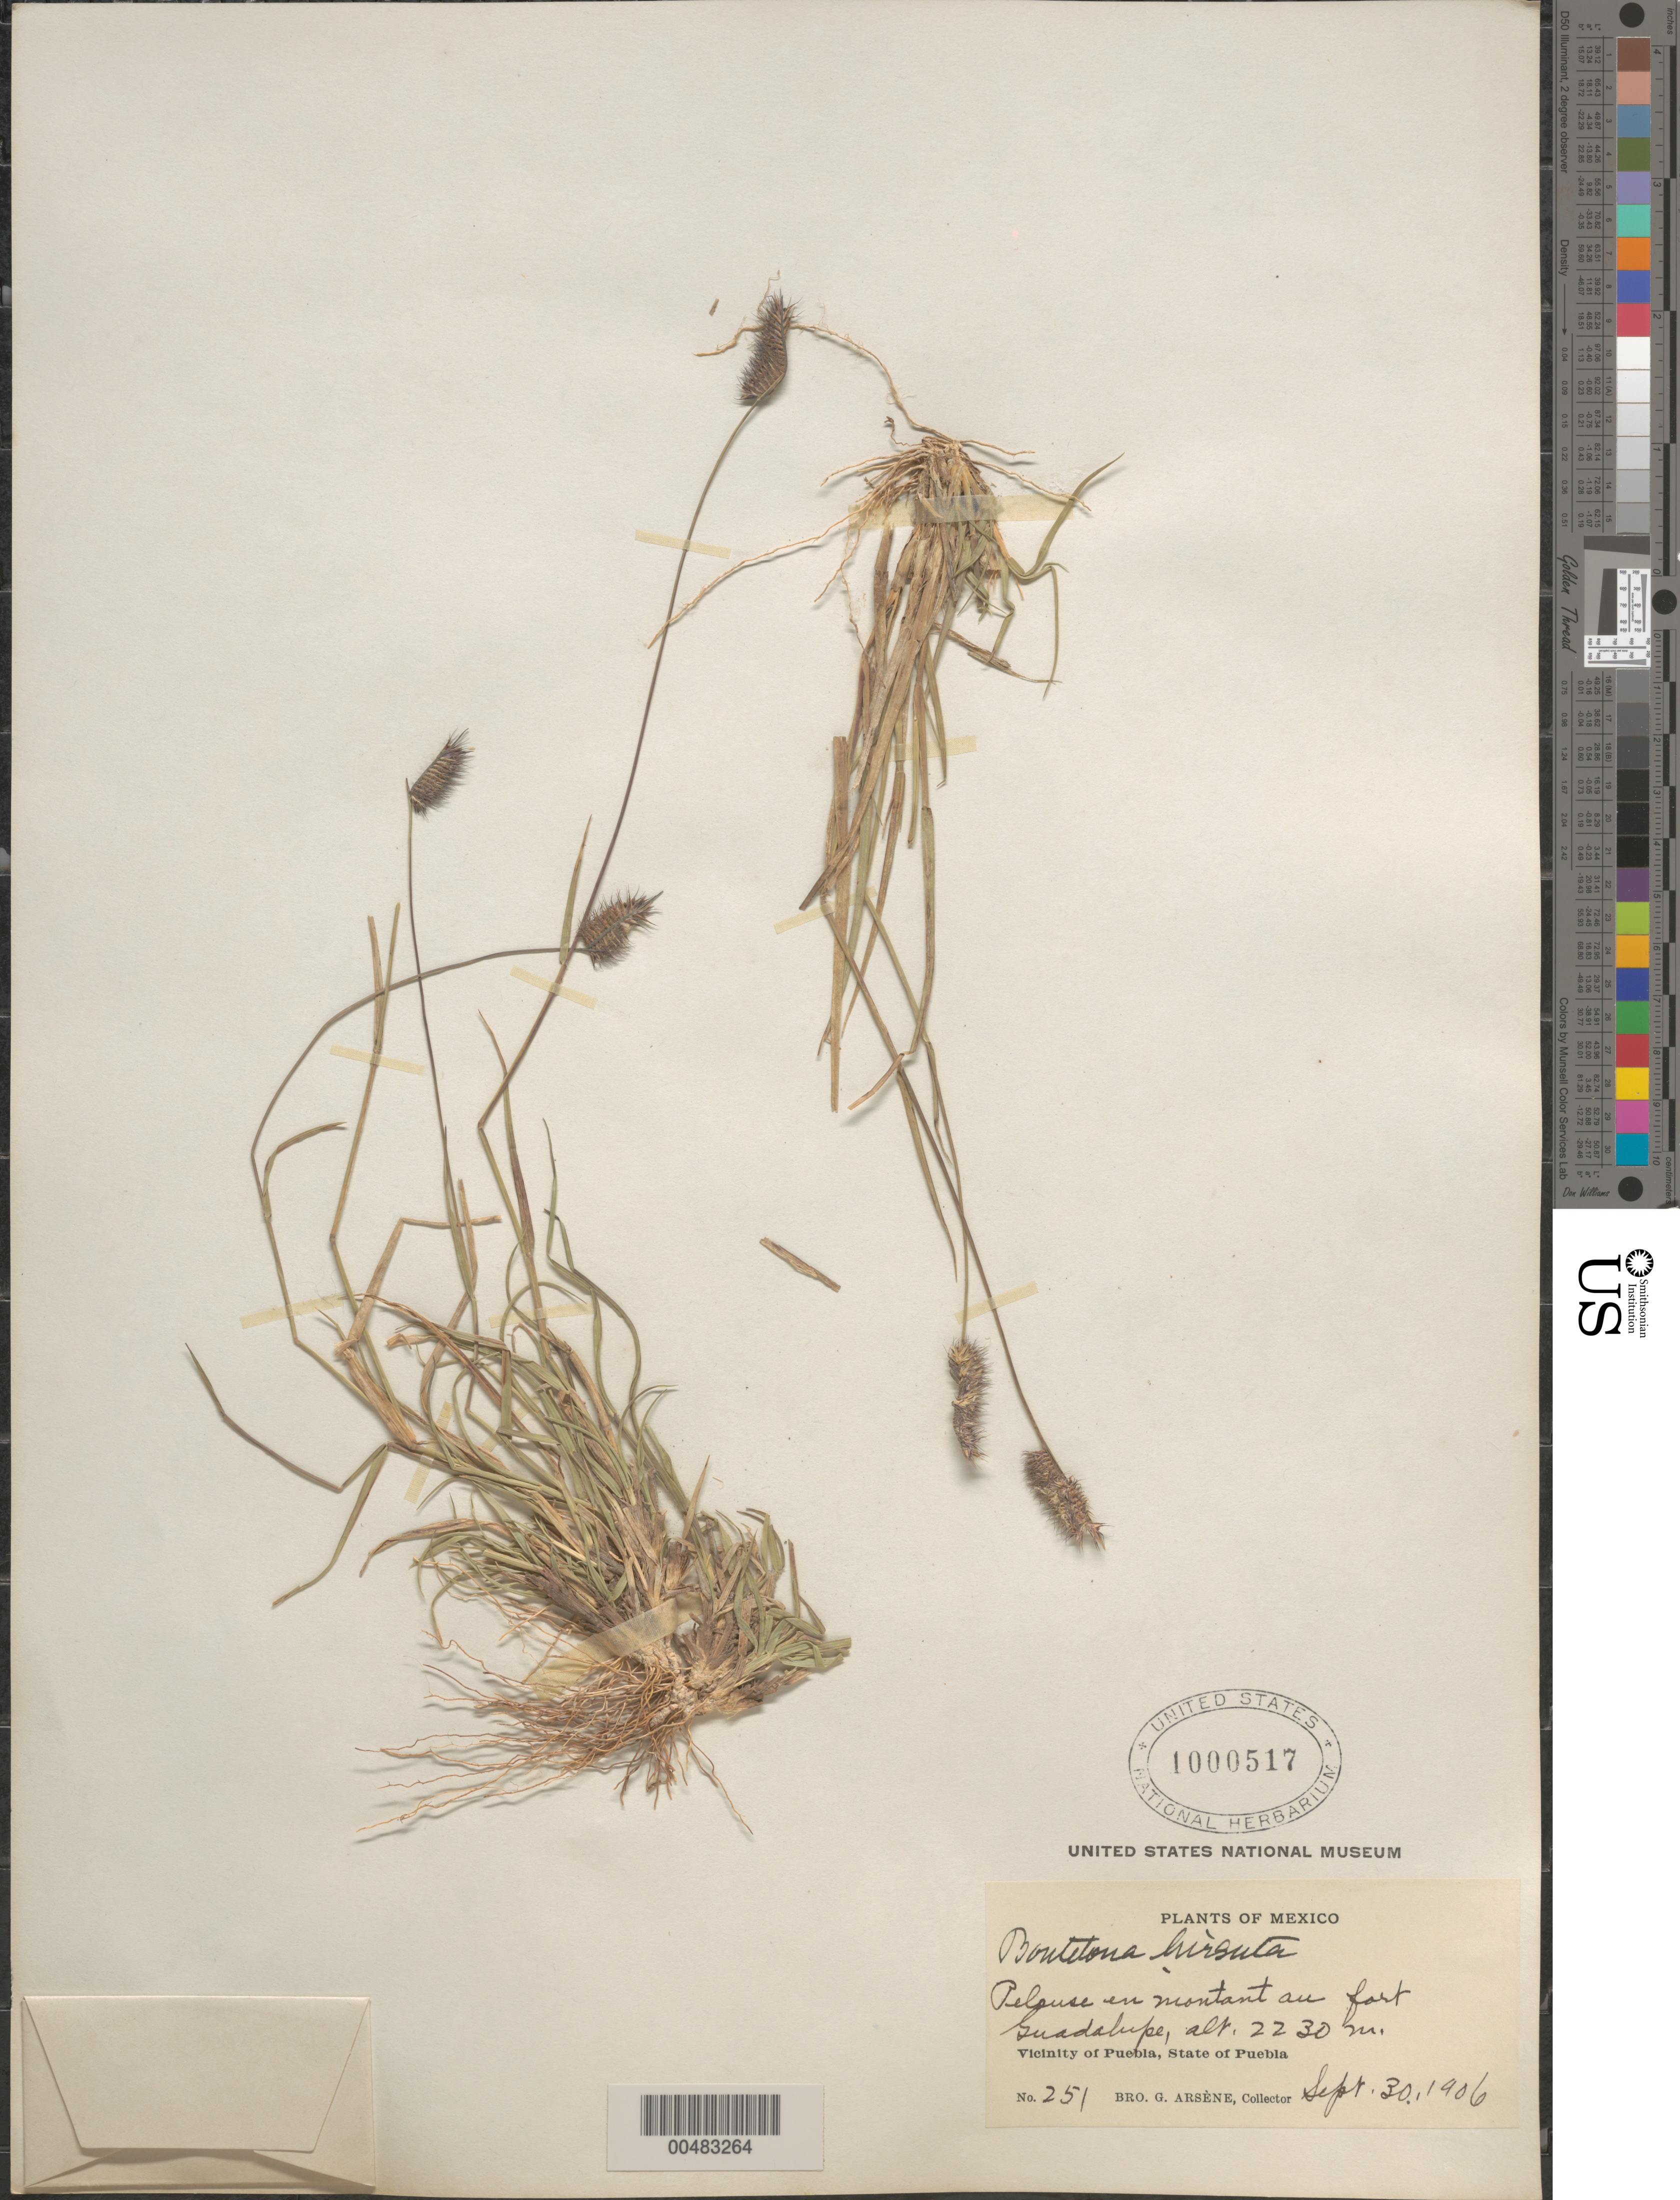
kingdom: Plantae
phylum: Tracheophyta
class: Liliopsida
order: Poales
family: Poaceae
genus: Bouteloua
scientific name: Bouteloua hirsuta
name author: Lag.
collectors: Bro. G. Arsène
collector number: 251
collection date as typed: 30 Sep 1906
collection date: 1906-09-30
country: Mexico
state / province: Puebla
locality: Vicinity of Puebla, pelouse en montant au fort Guadalupe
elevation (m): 2230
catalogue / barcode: US 1000517